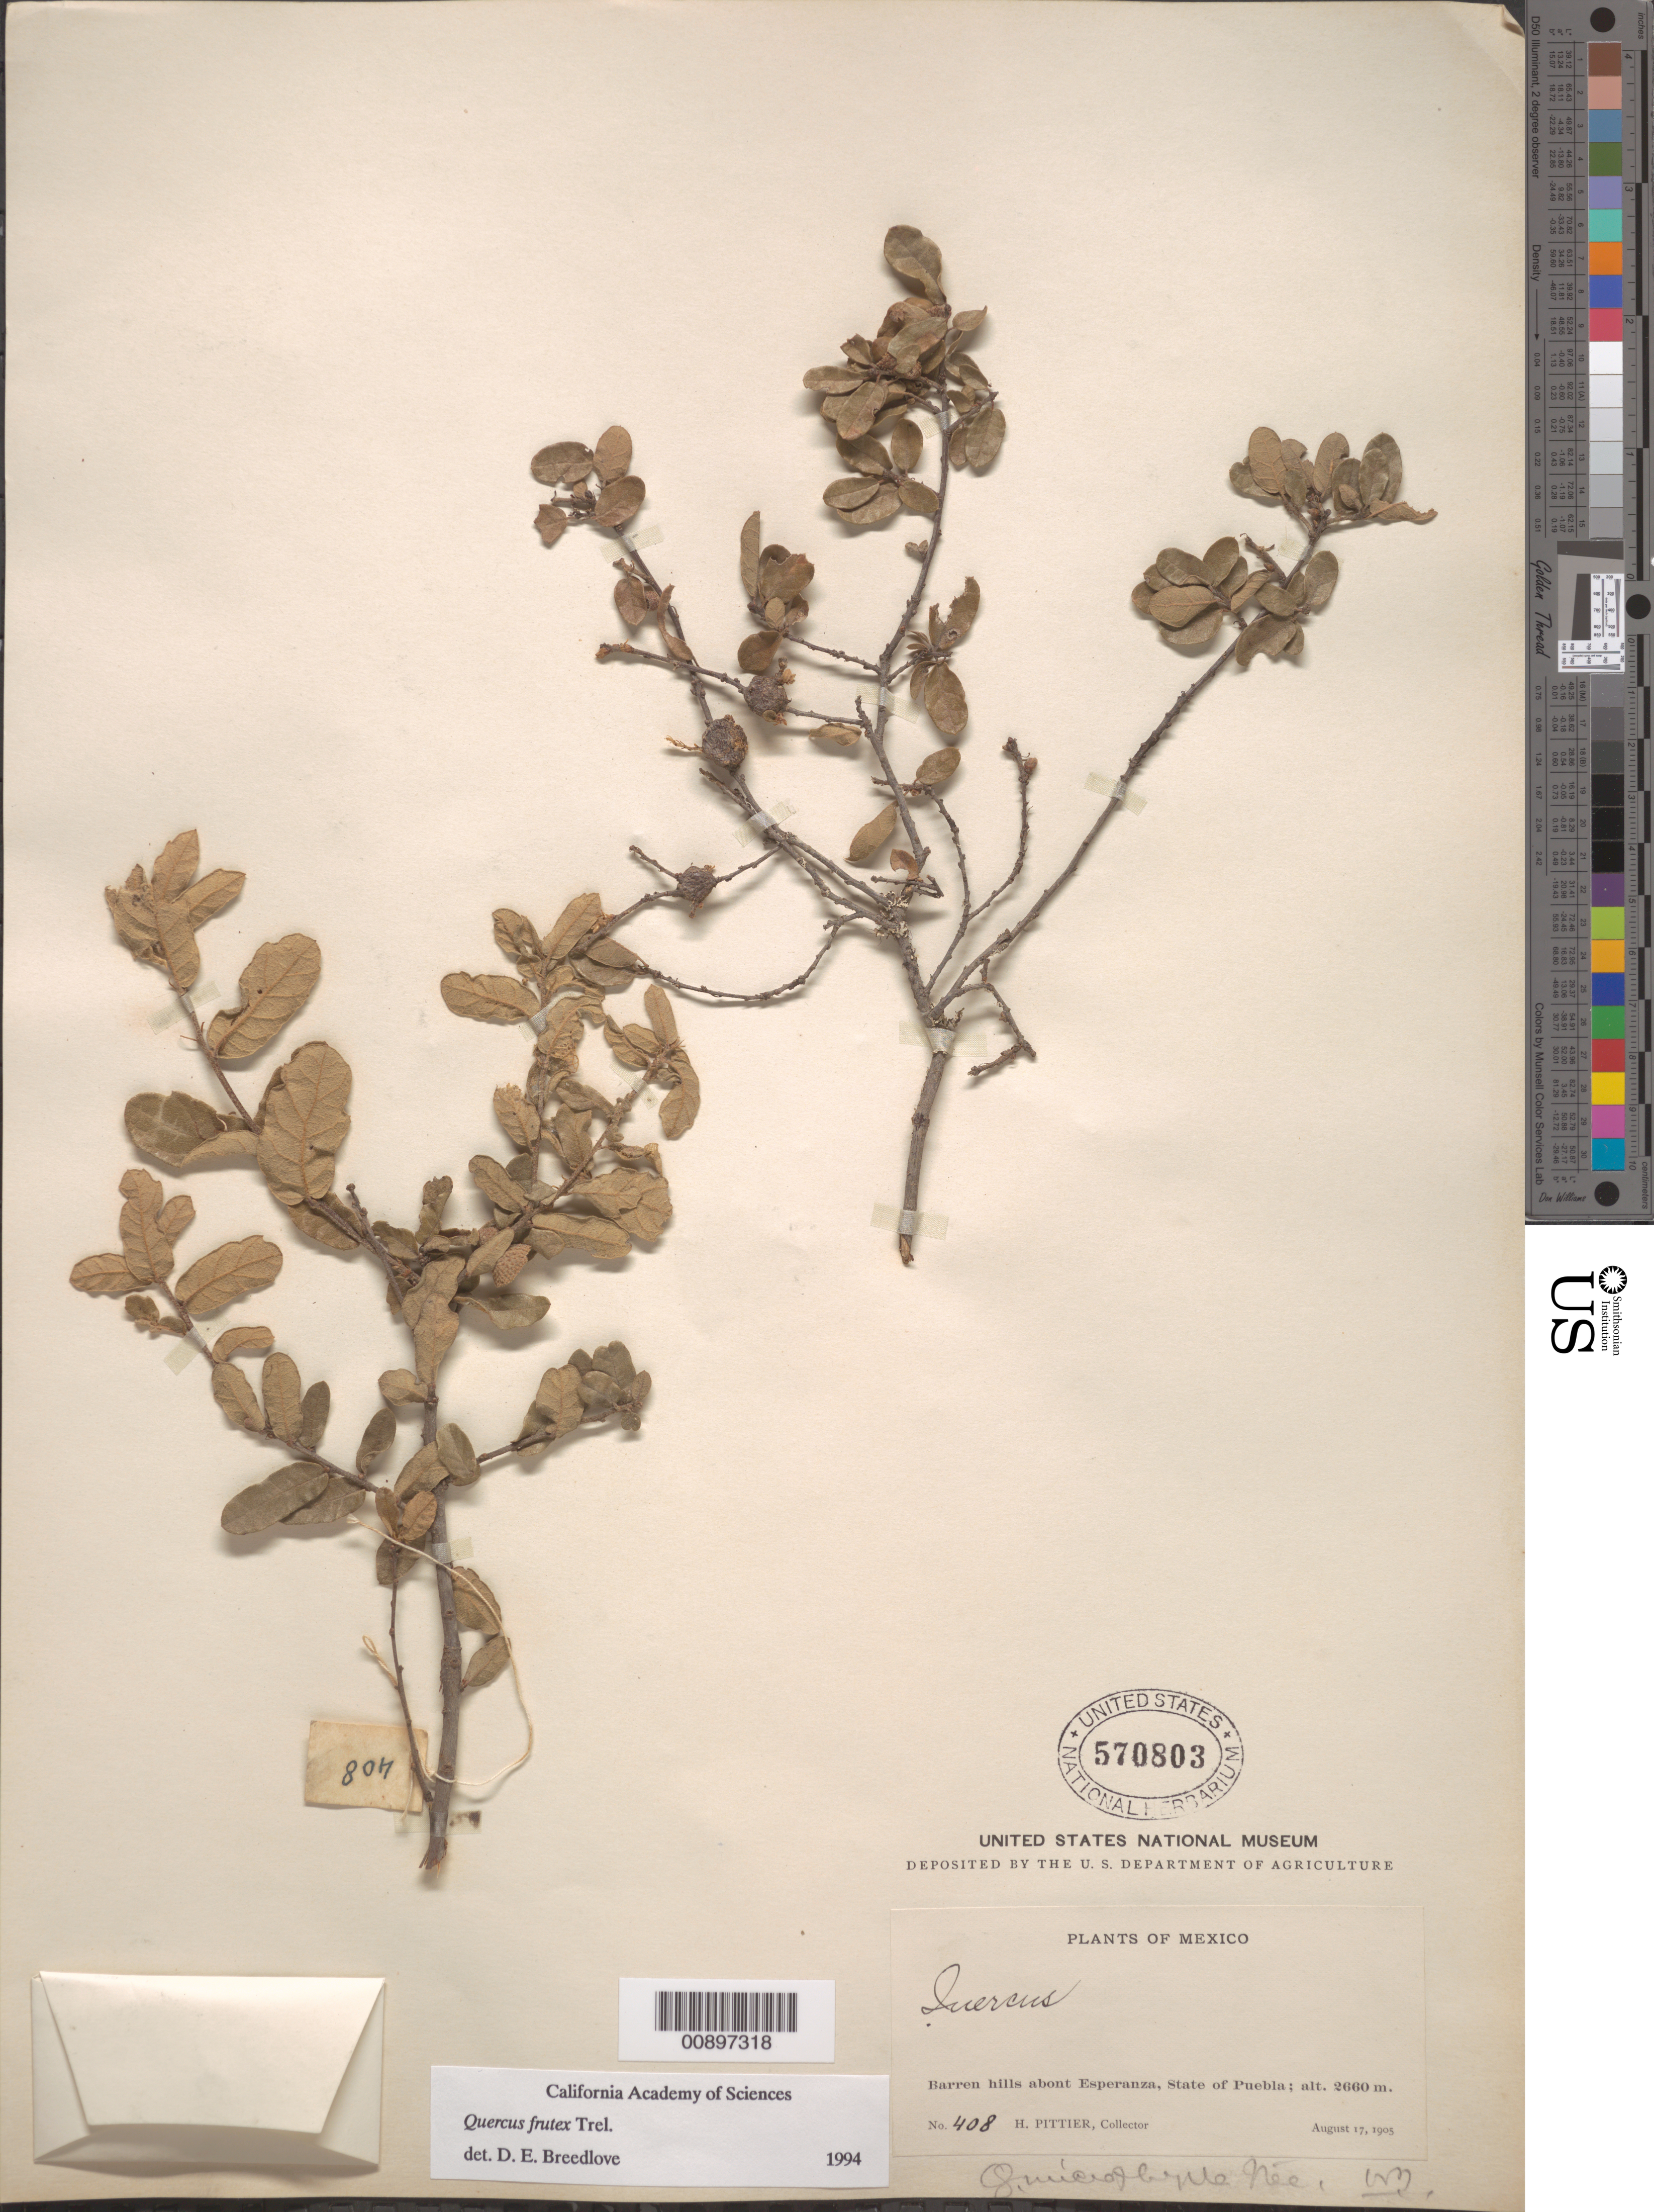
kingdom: Plantae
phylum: Tracheophyta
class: Magnoliopsida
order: Fagales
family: Fagaceae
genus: Quercus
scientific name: Quercus frutex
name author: Trel.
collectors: E. Pittier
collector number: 408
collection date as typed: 17 Aug 1905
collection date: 1905-08-17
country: Mexico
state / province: Puebla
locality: About Esperanza, State of Puebla.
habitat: Barren hills.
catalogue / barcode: US 570803